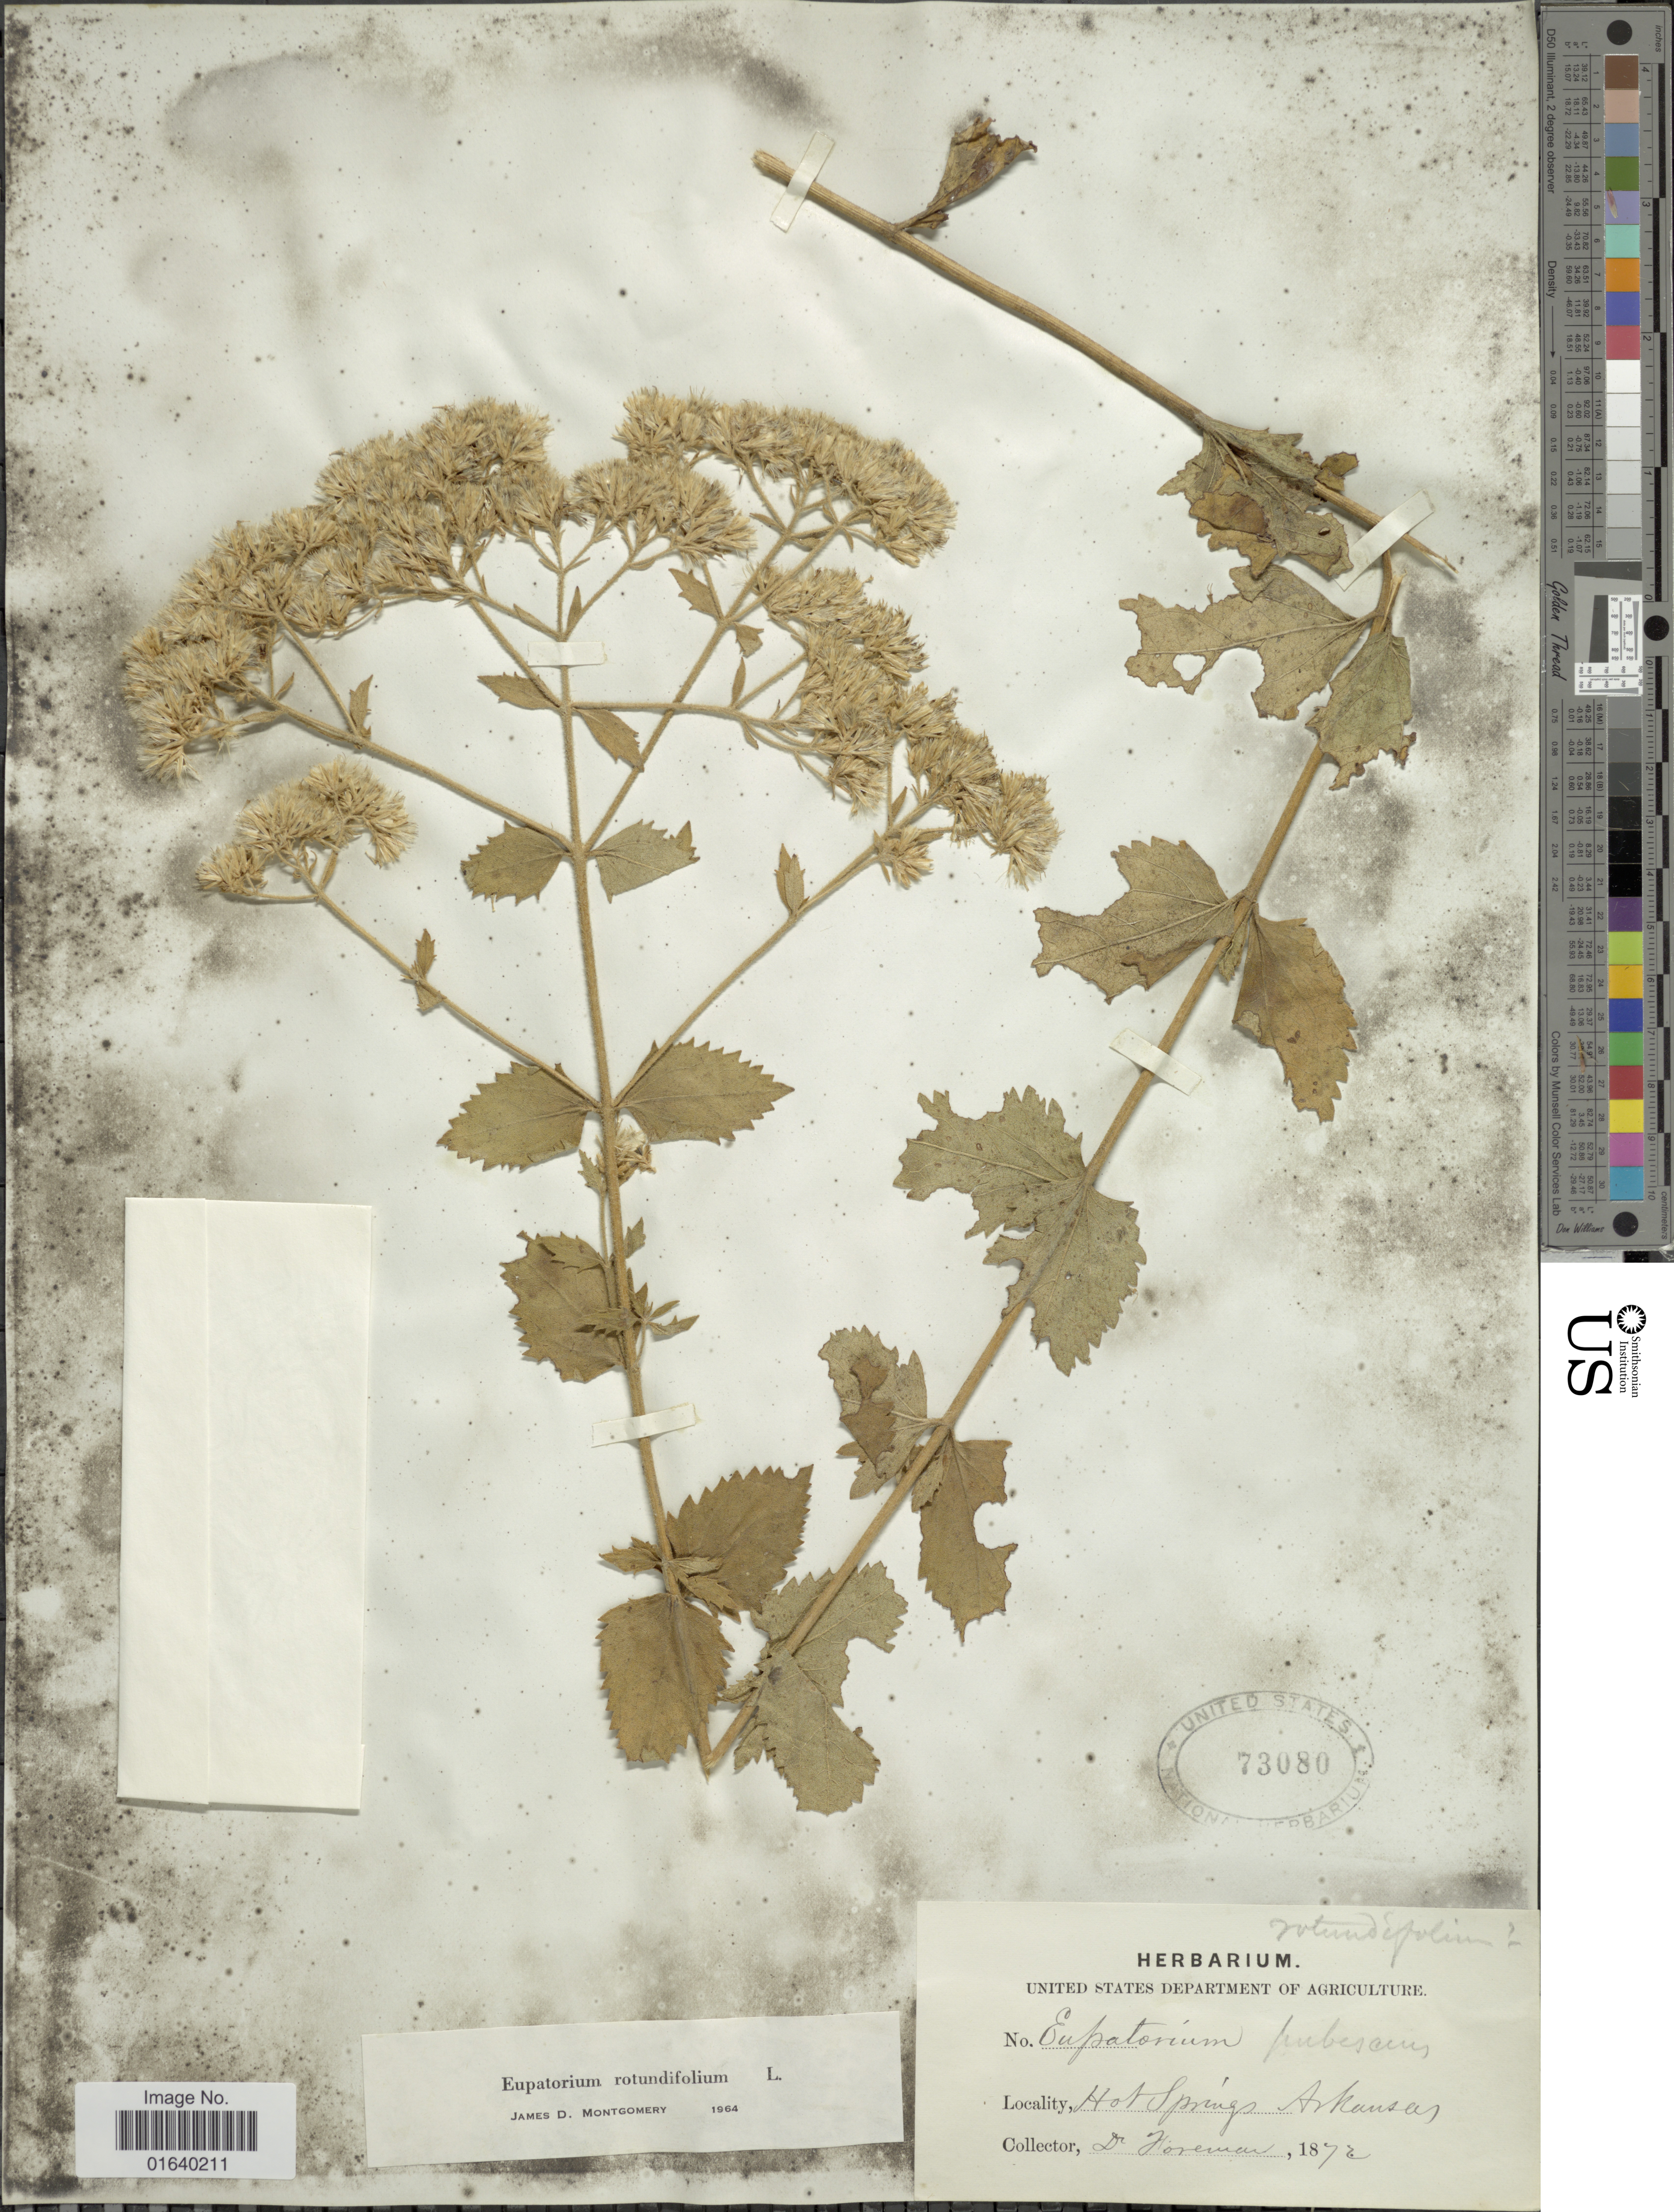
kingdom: Plantae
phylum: Tracheophyta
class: Magnoliopsida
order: Asterales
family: Asteraceae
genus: Eupatorium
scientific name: Eupatorium rotundifolium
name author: L.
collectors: D. Foreman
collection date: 1872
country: United States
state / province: Arkansas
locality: Hot Springs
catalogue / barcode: US 73080